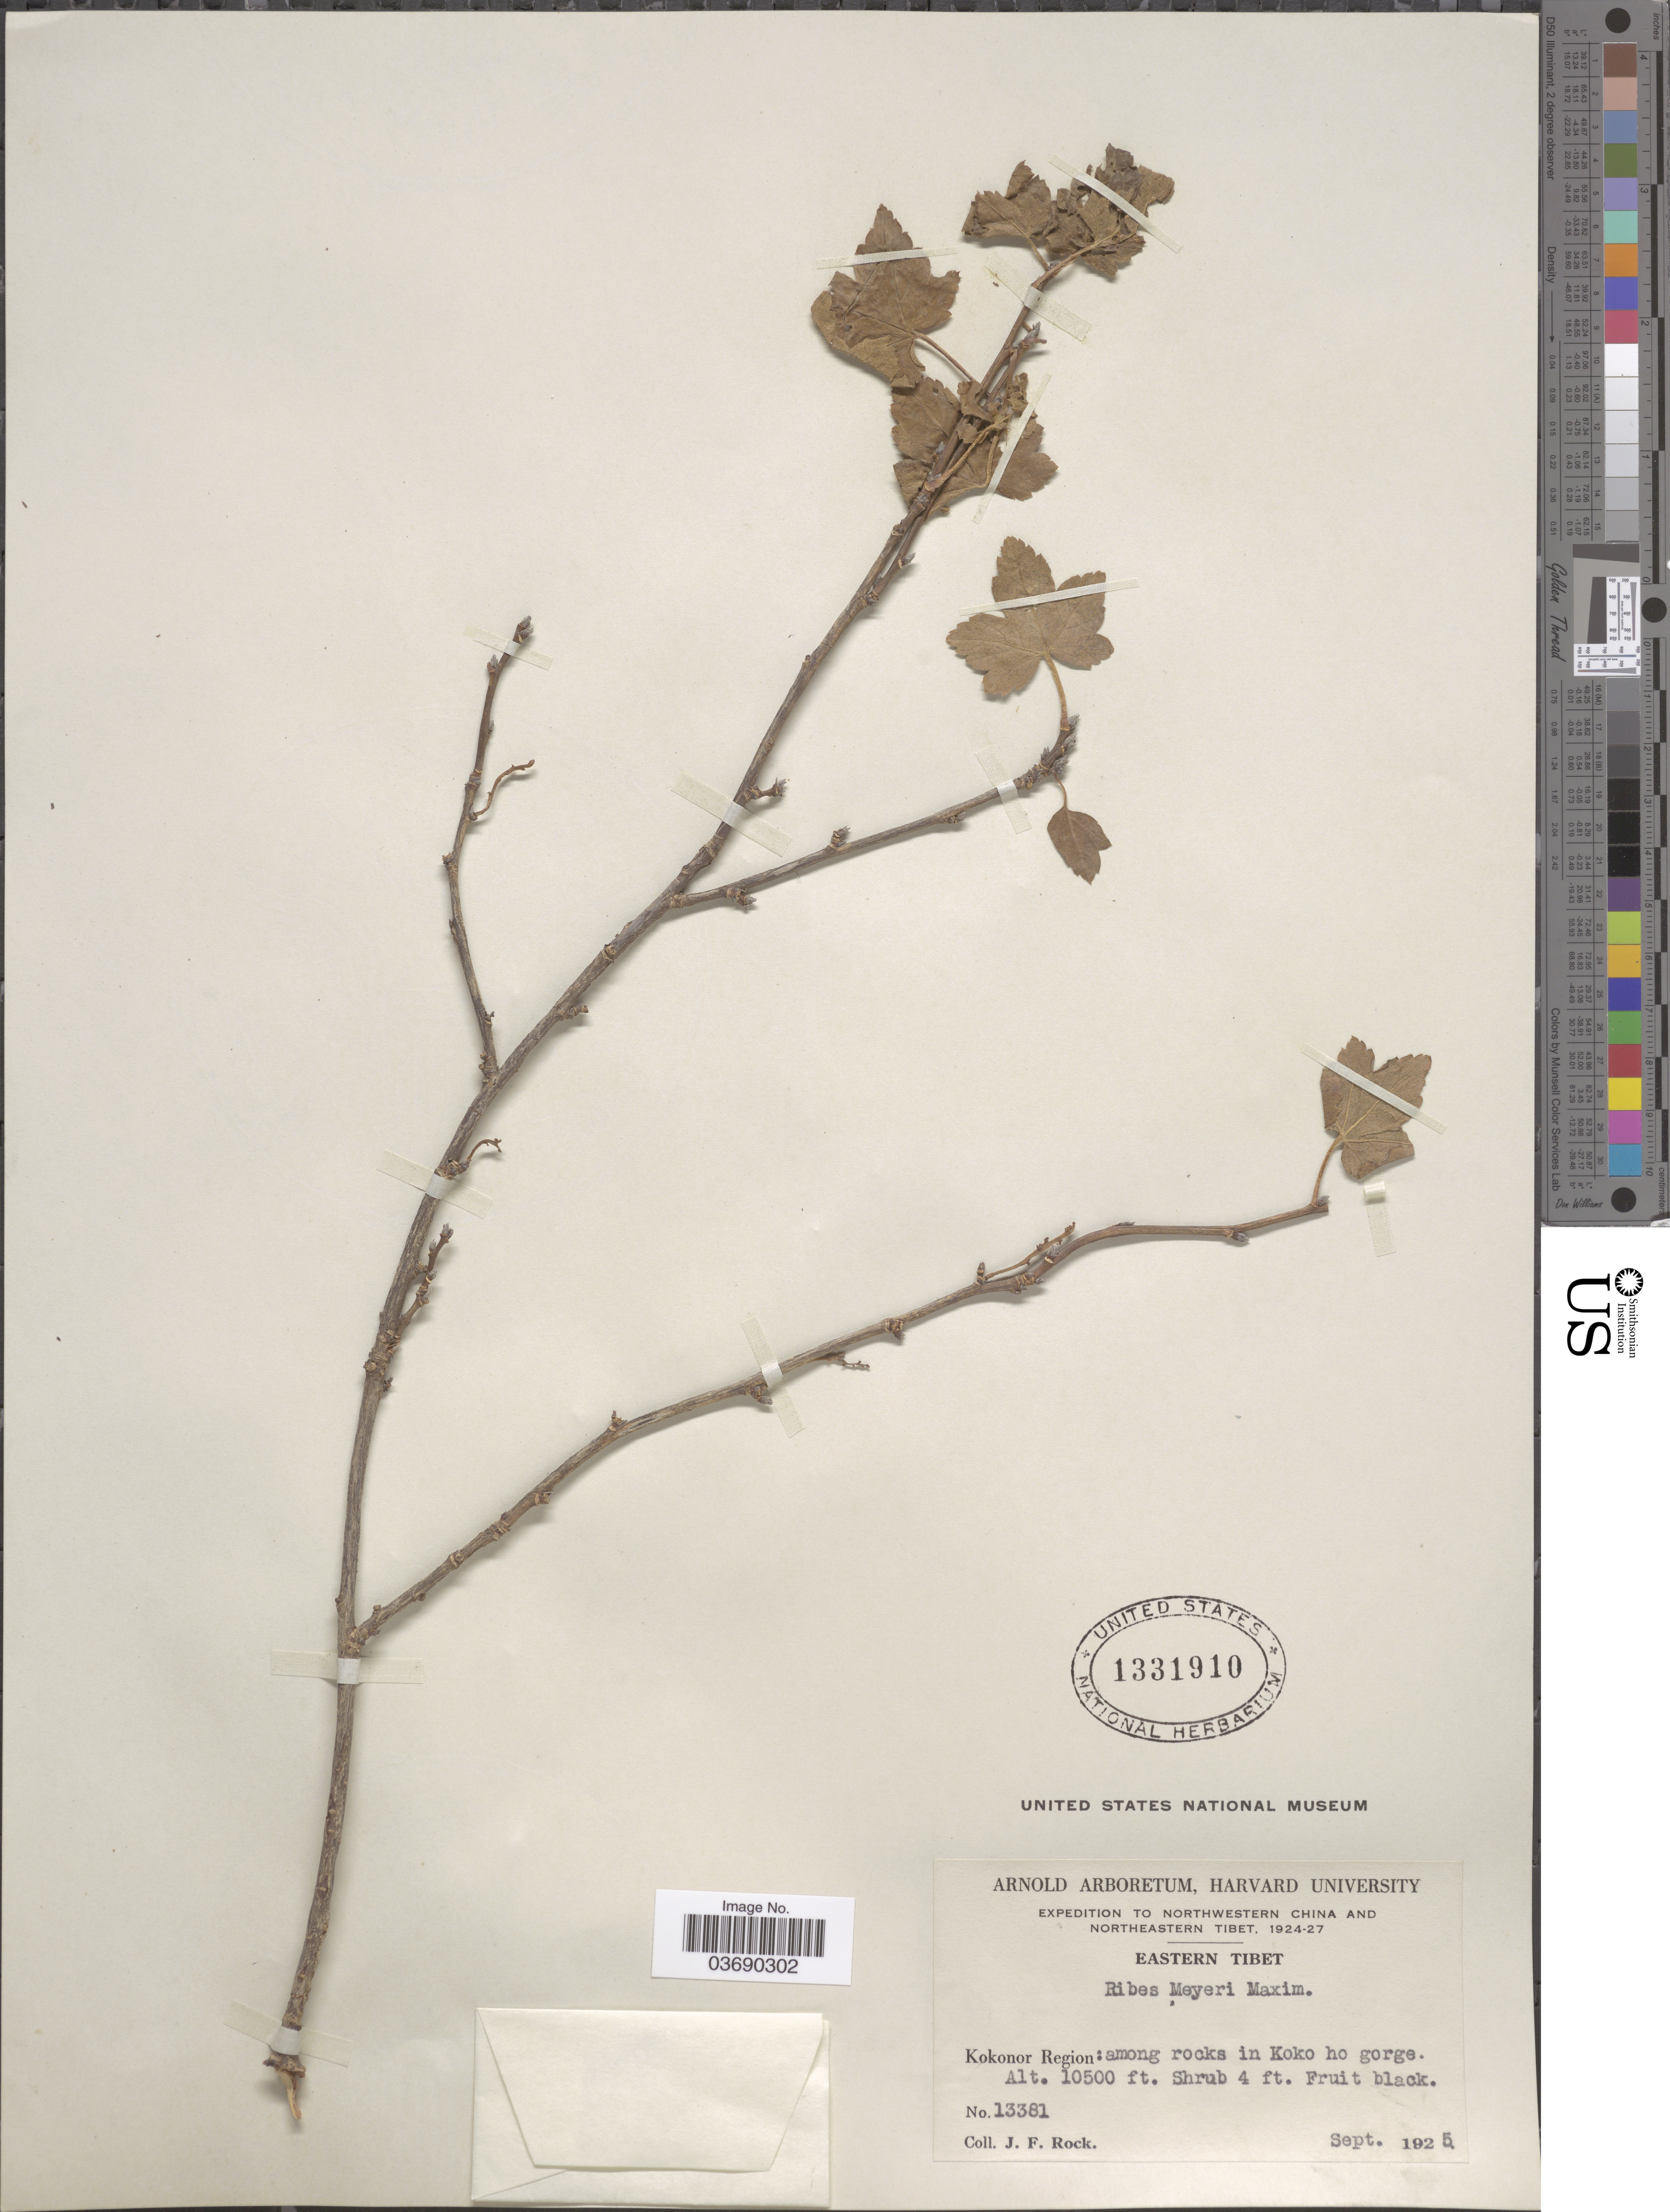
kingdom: Plantae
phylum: Tracheophyta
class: Magnoliopsida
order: Saxifragales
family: Grossulariaceae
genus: Ribes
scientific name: Ribes meyeri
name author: Maxim.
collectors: J. Rock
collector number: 13381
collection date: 1925-09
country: China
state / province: Xizang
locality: Northwestern China and northeastern Tibet. Eastern Tibet. Kokonor Region: among rocks in Koko ho gorge.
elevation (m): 3200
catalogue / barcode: US 1331910